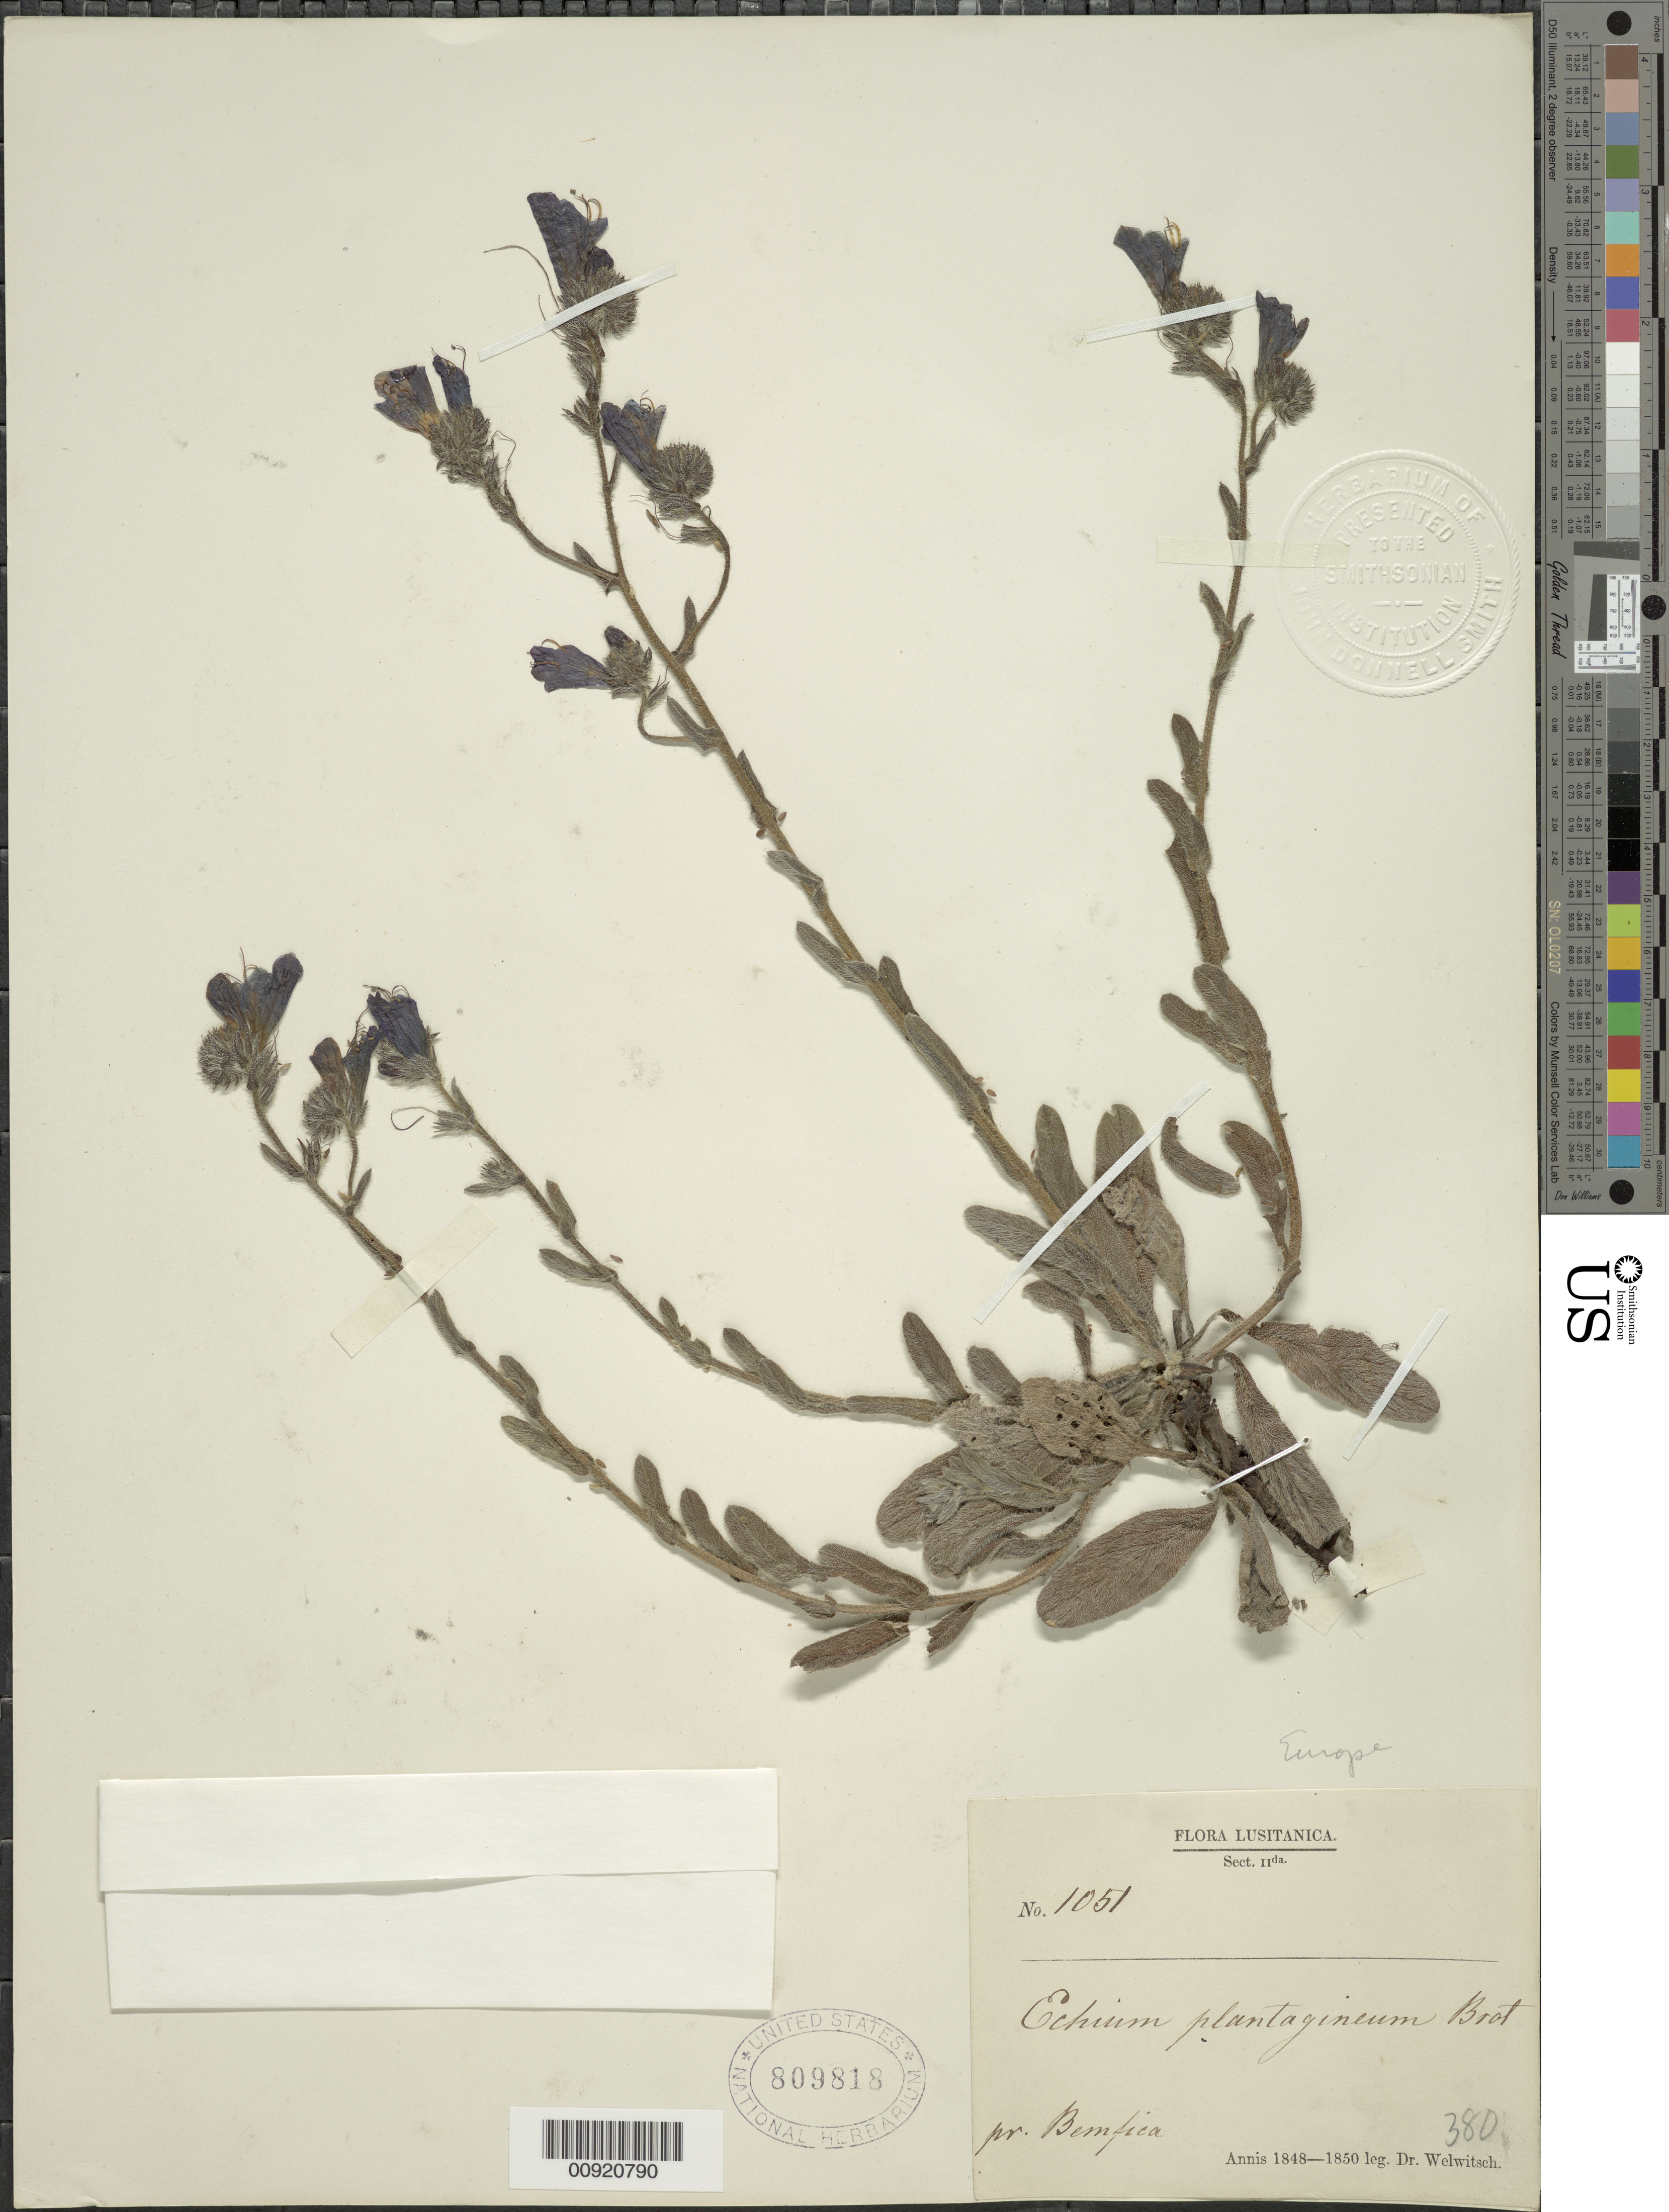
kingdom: Plantae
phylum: Tracheophyta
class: Magnoliopsida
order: Boraginales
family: Boraginaceae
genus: Echium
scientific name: Echium plantagineum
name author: L.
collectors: F. M. Welwitsch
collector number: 1051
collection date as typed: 1848 to -- --- 1850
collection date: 1848/1850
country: Portugal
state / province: Lisboa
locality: pr. Bemfica.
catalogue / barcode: US 809818